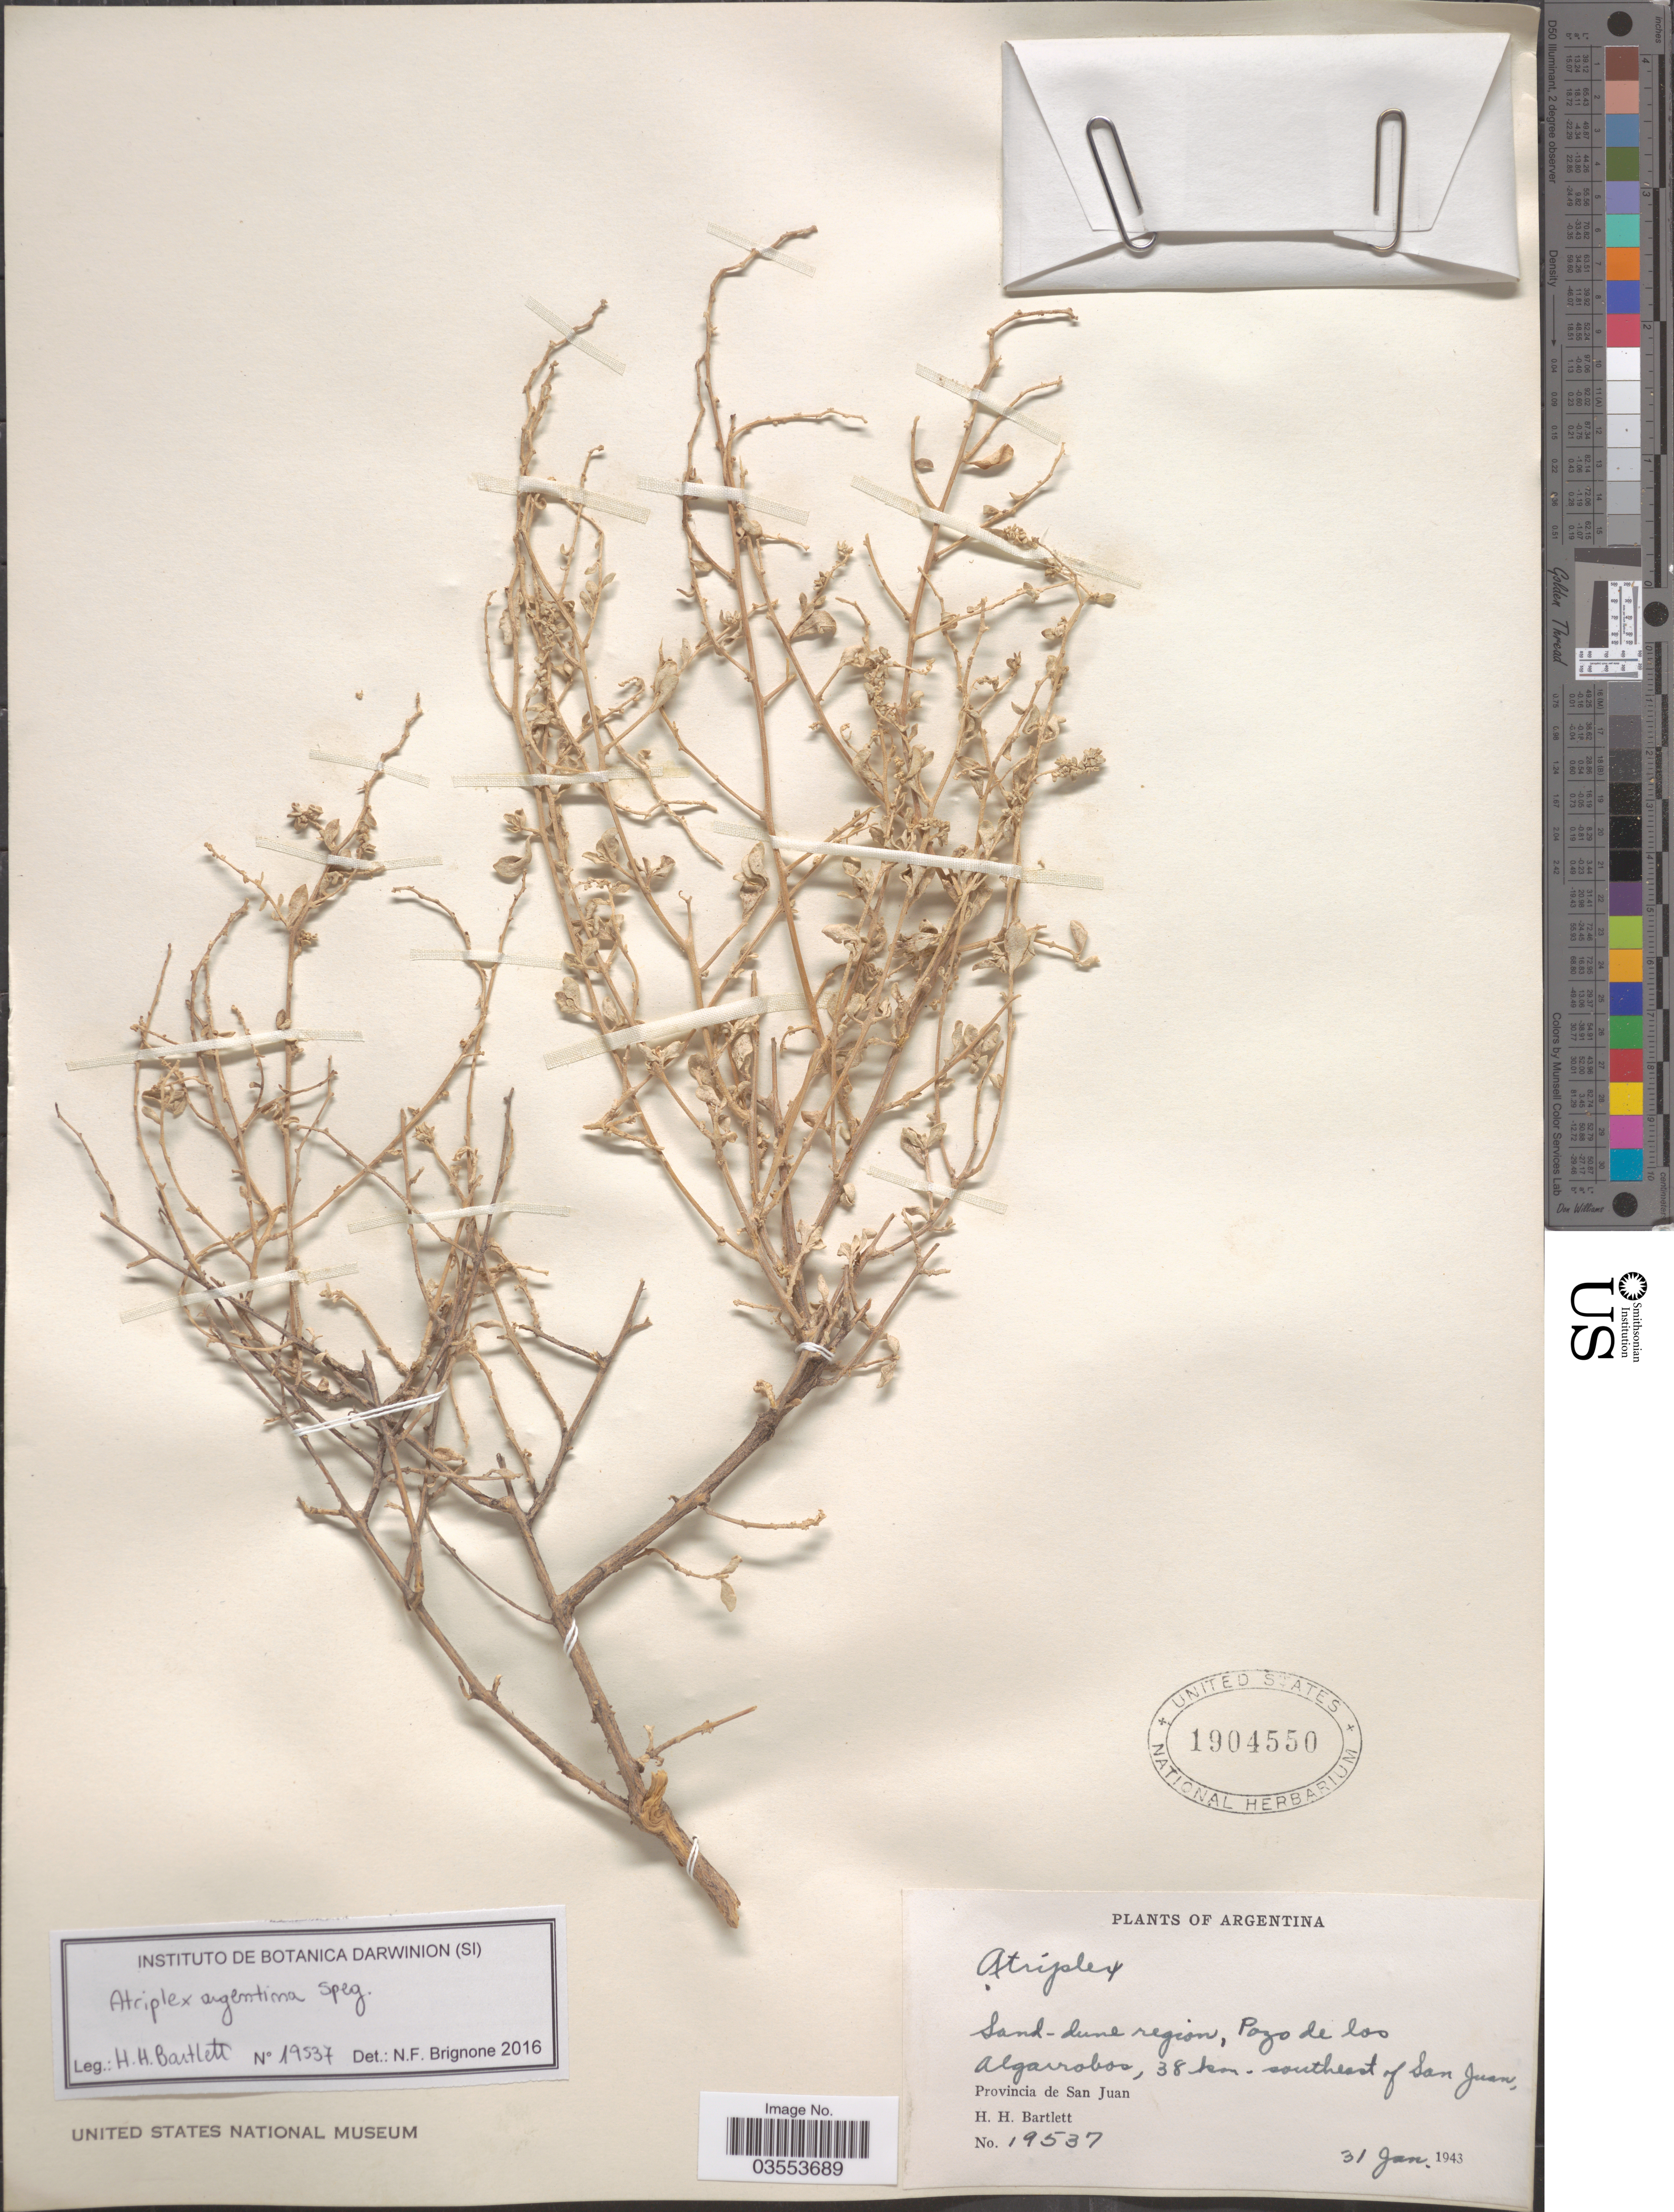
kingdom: Plantae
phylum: Tracheophyta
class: Magnoliopsida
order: Caryophyllales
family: Amaranthaceae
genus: Atriplex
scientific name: Atriplex sp.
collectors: H. H. Bartlett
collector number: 19537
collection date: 1943-01-31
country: Argentina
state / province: San Juan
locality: Sand-dune region, Pozo de los Algarrobos, 38 km. southeast of San Juan.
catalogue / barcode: US 1904550